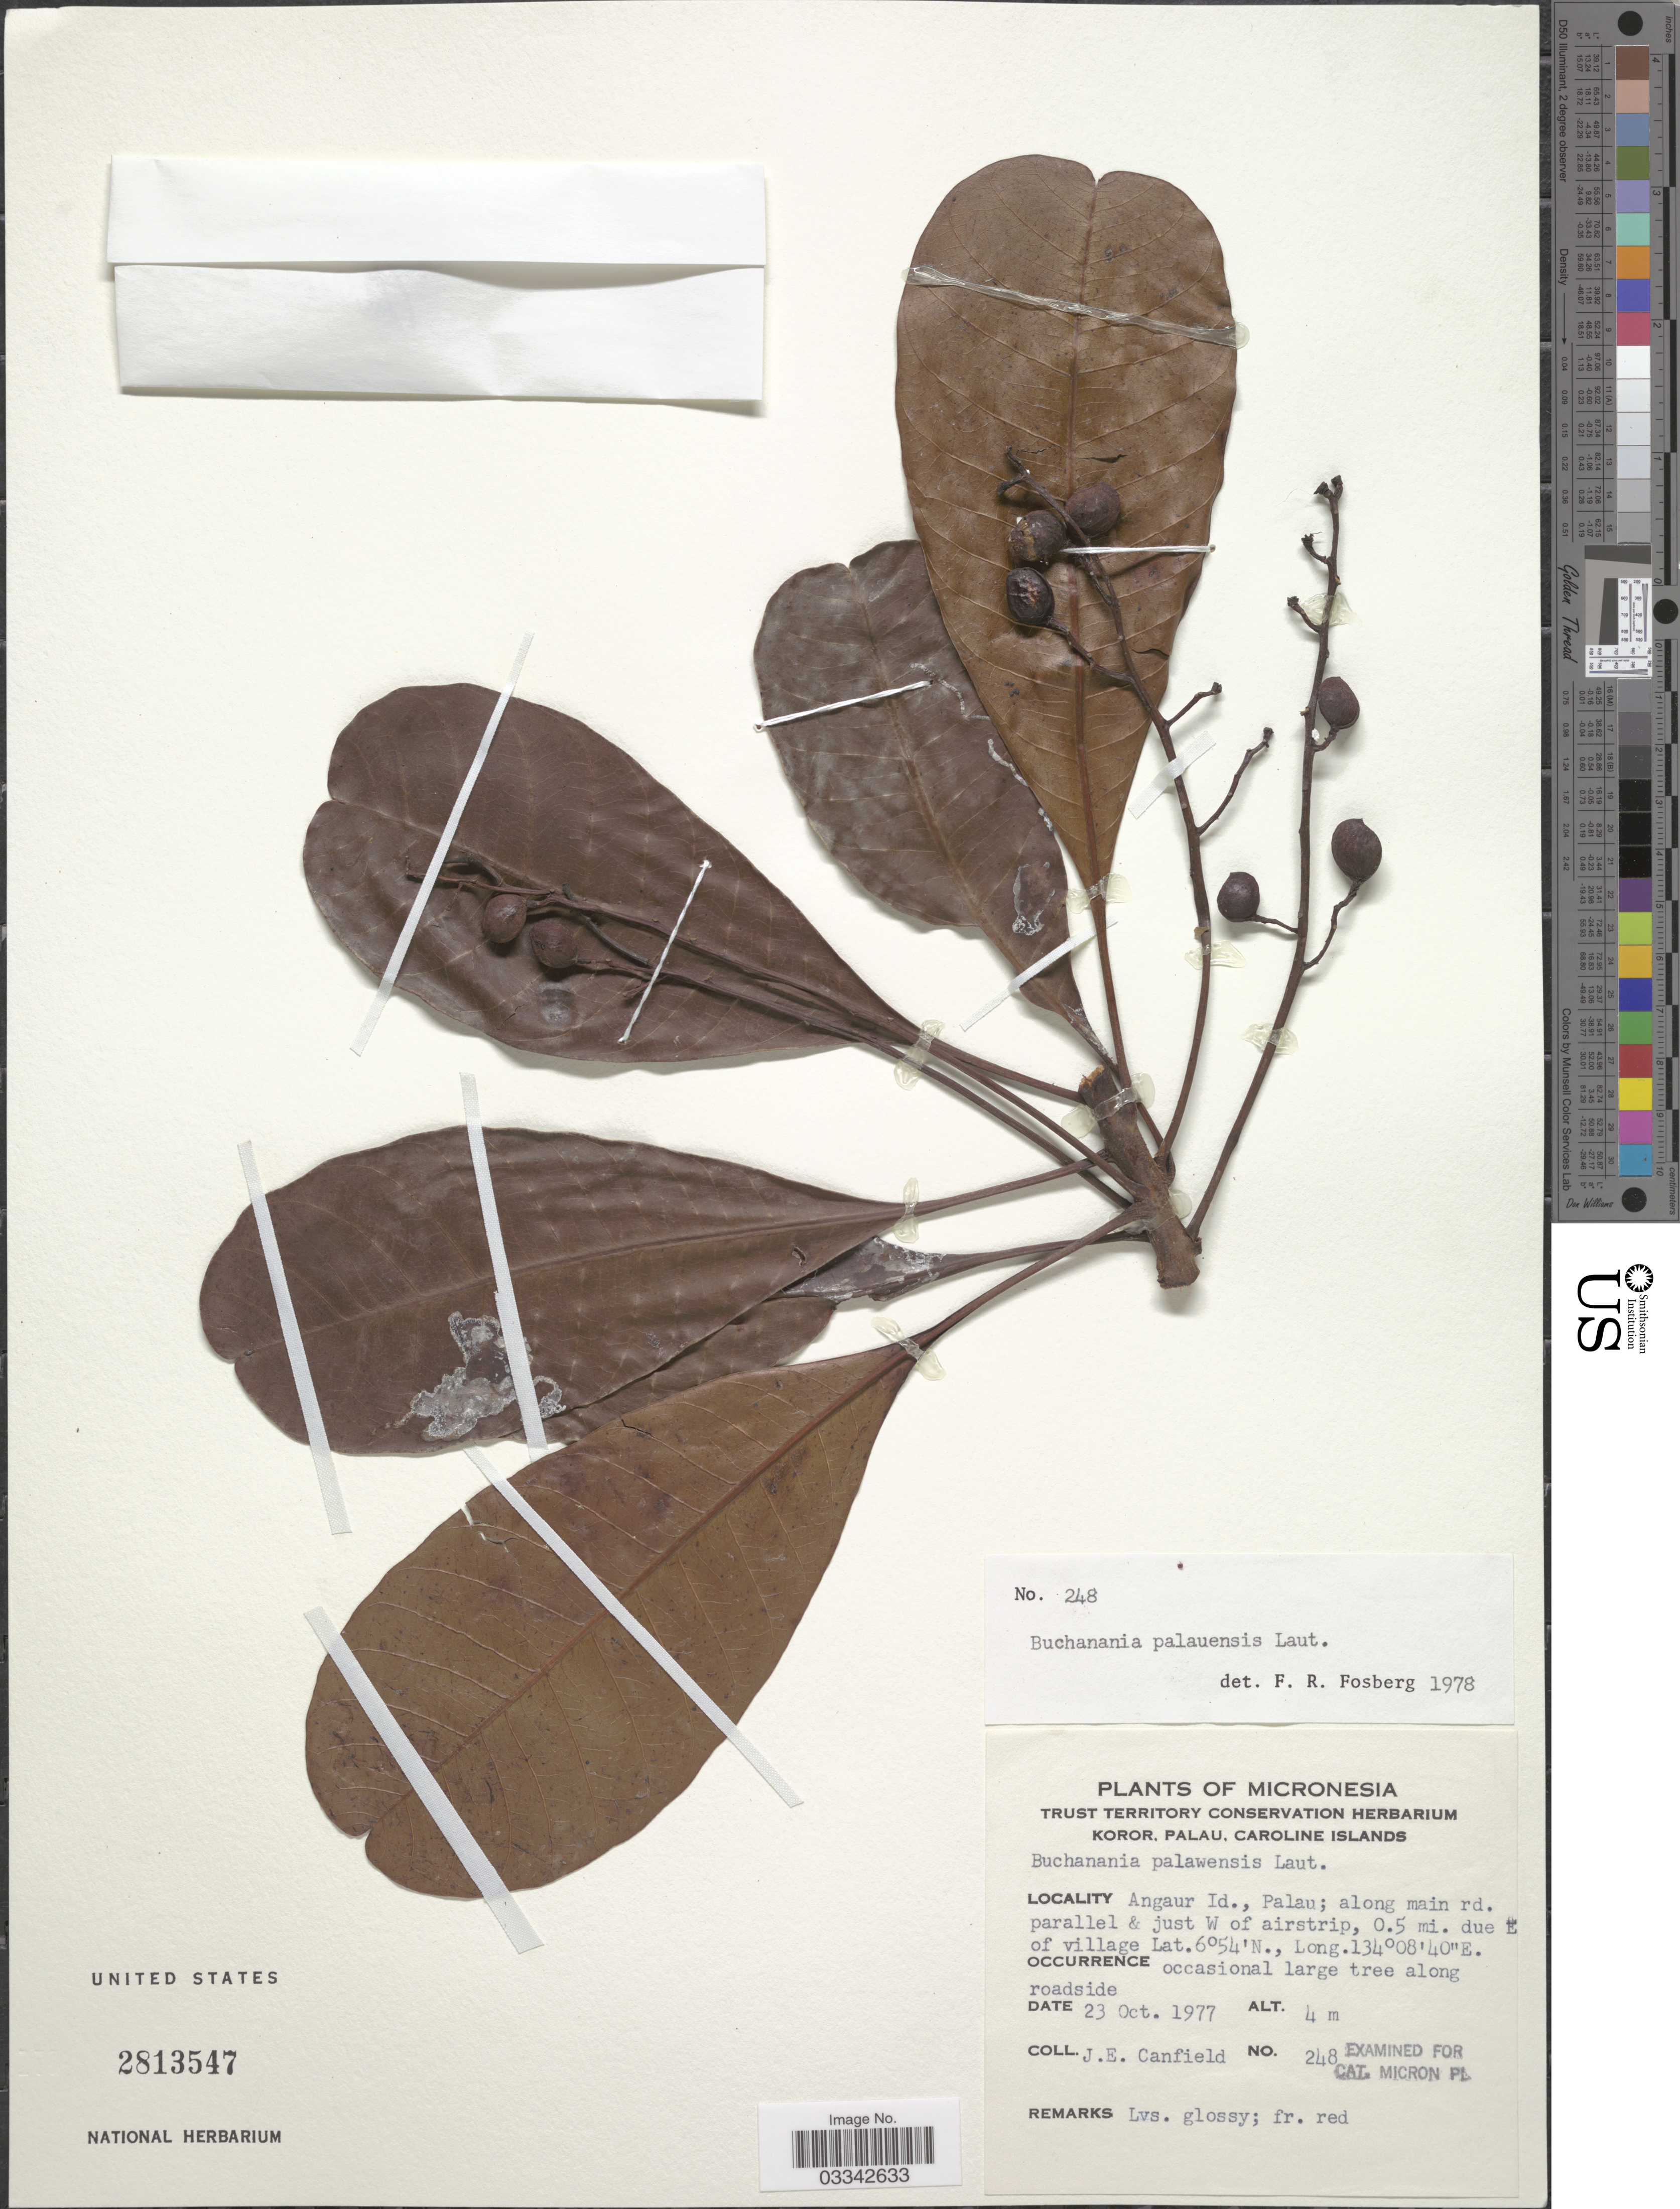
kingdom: Plantae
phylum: Tracheophyta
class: Magnoliopsida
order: Sapindales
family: Anacardiaceae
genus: Buchanania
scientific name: Buchanania palawensis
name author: Lauterb.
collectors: J. E. Canfield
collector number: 248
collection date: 1977-10-23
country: Palau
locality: Micronesia. Angaur Id., Palau; along main rd. parallel & just W of airstrip, 0.5 mi. due E of village.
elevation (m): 4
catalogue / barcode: US 2813547